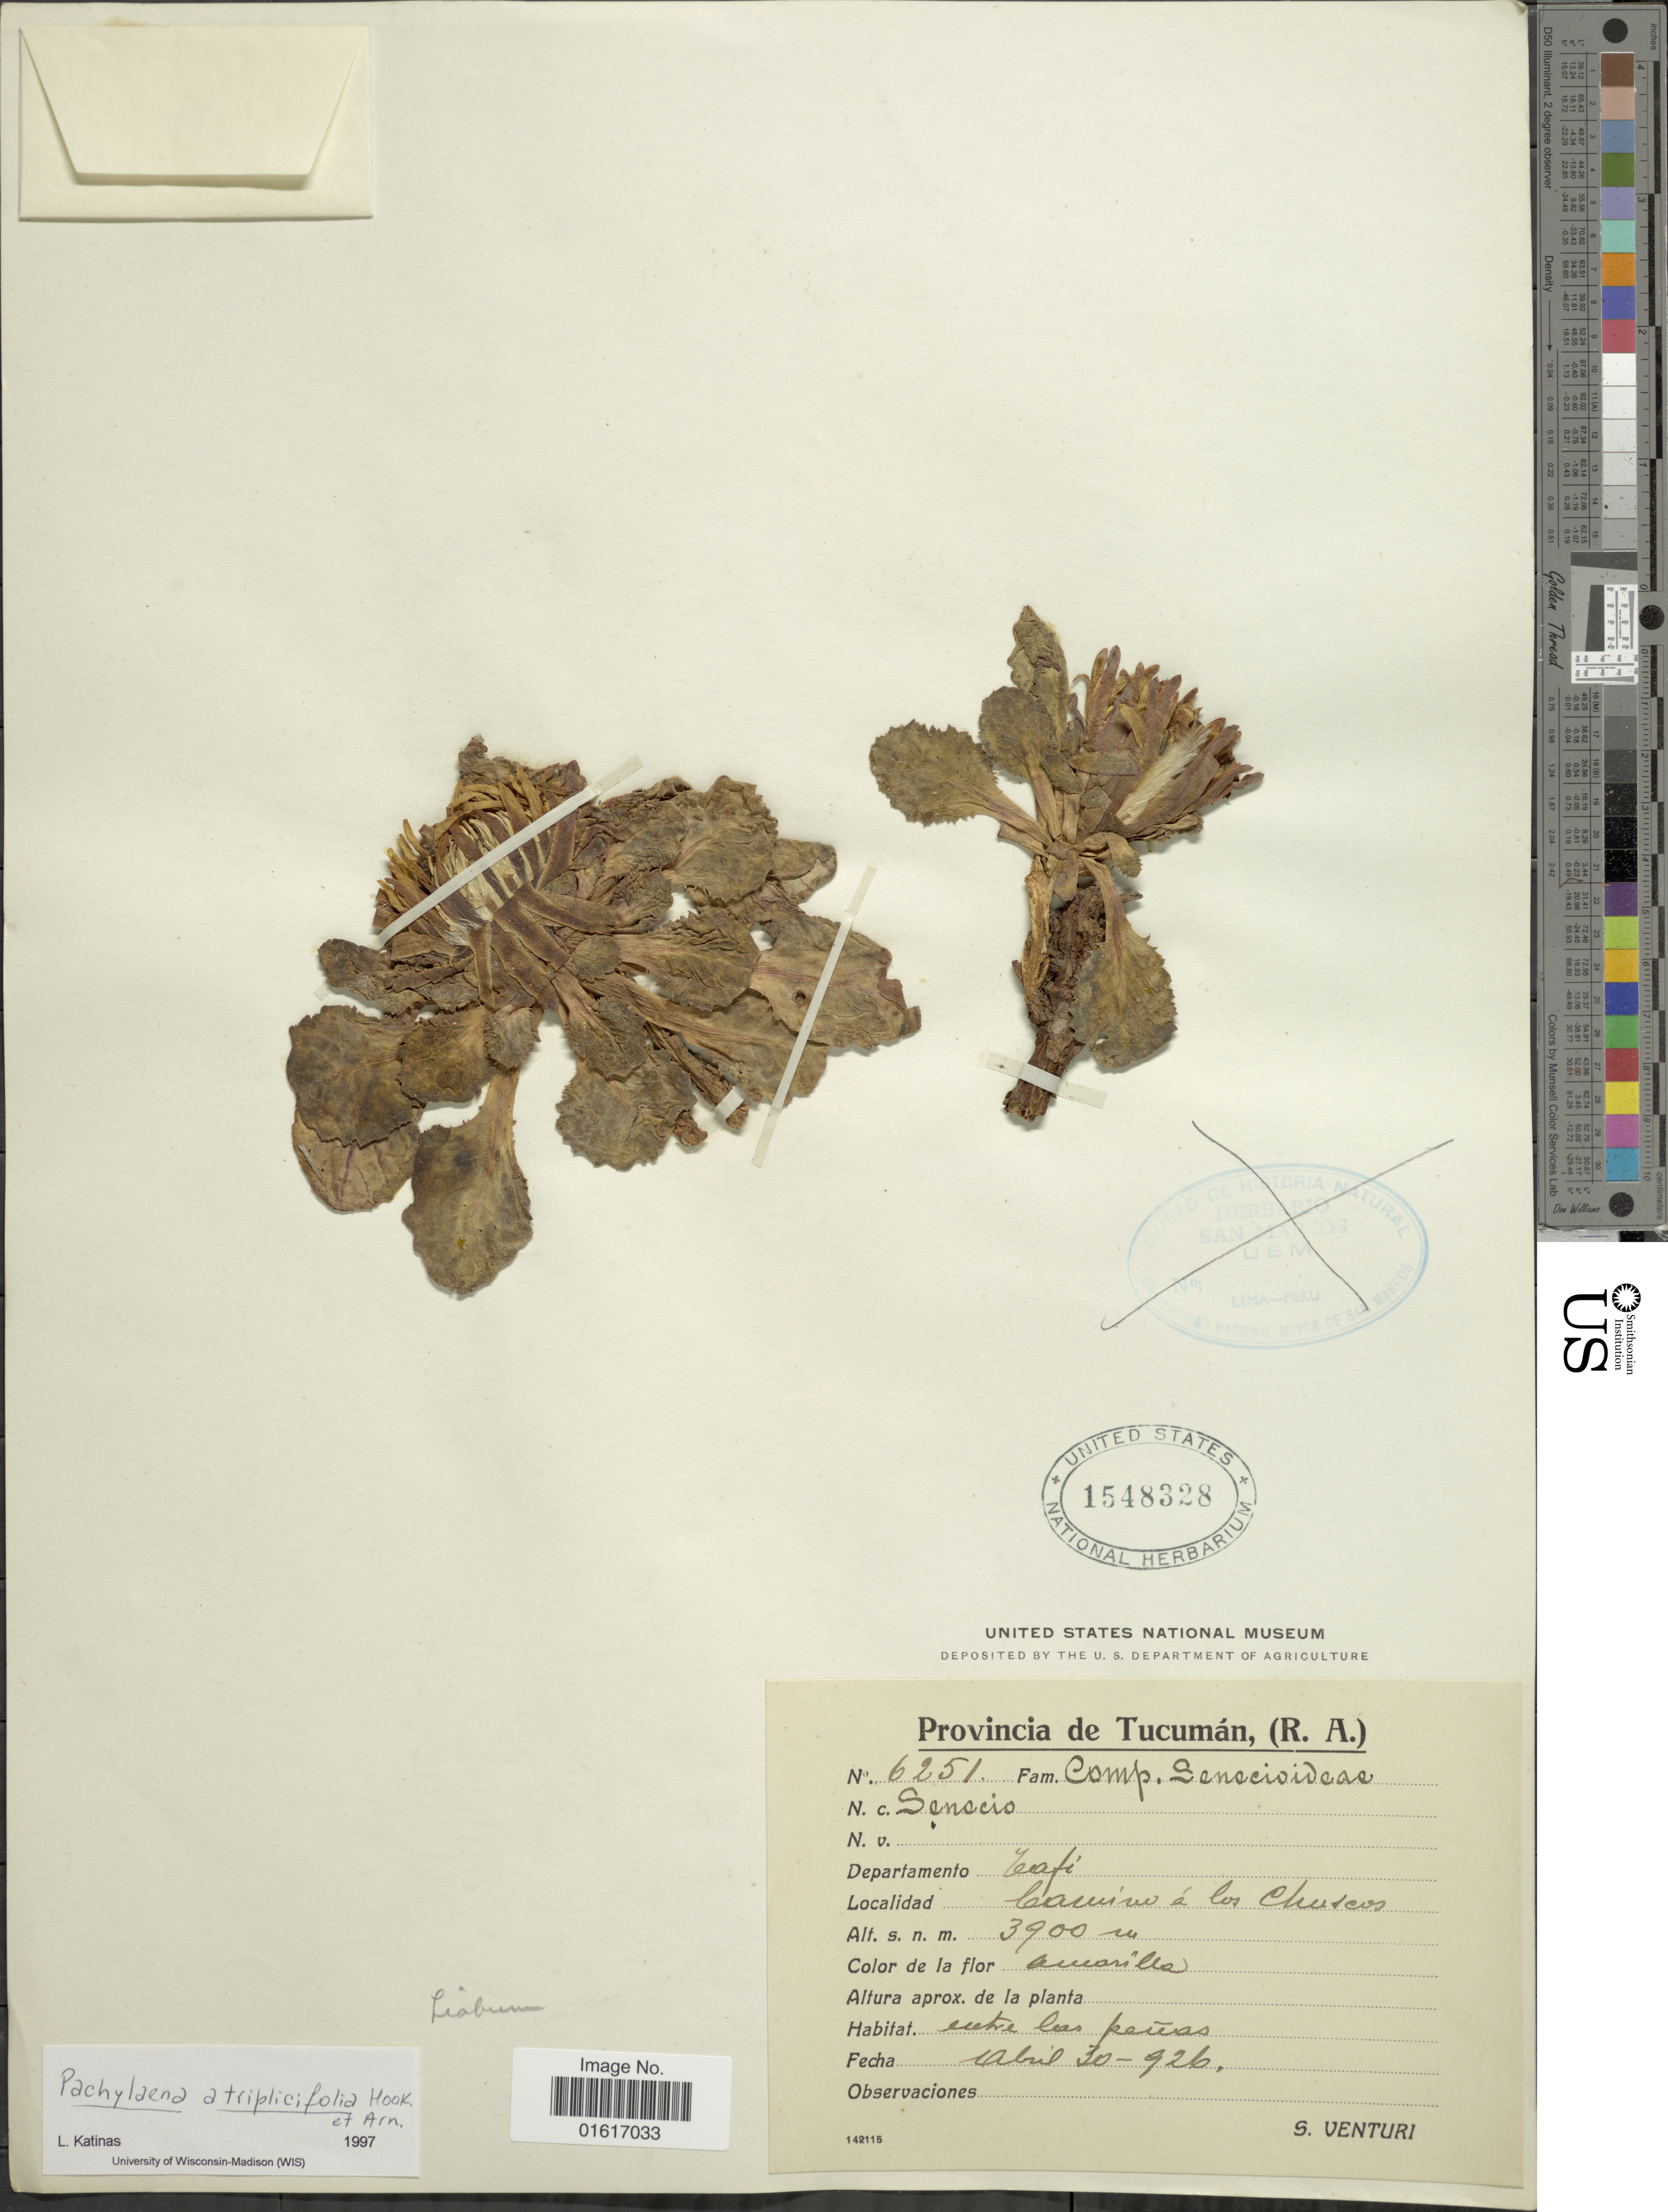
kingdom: Plantae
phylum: Tracheophyta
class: Magnoliopsida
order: Asterales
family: Asteraceae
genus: Pachylaena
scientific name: Pachylaena atriplicifolia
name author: D. Don ex Arn.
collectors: S. Venturi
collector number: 6251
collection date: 1926-04-30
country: Argentina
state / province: Tucuman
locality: Departamento Tafi, Cauiuw a los Chuteos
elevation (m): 3900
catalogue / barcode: US 1548328